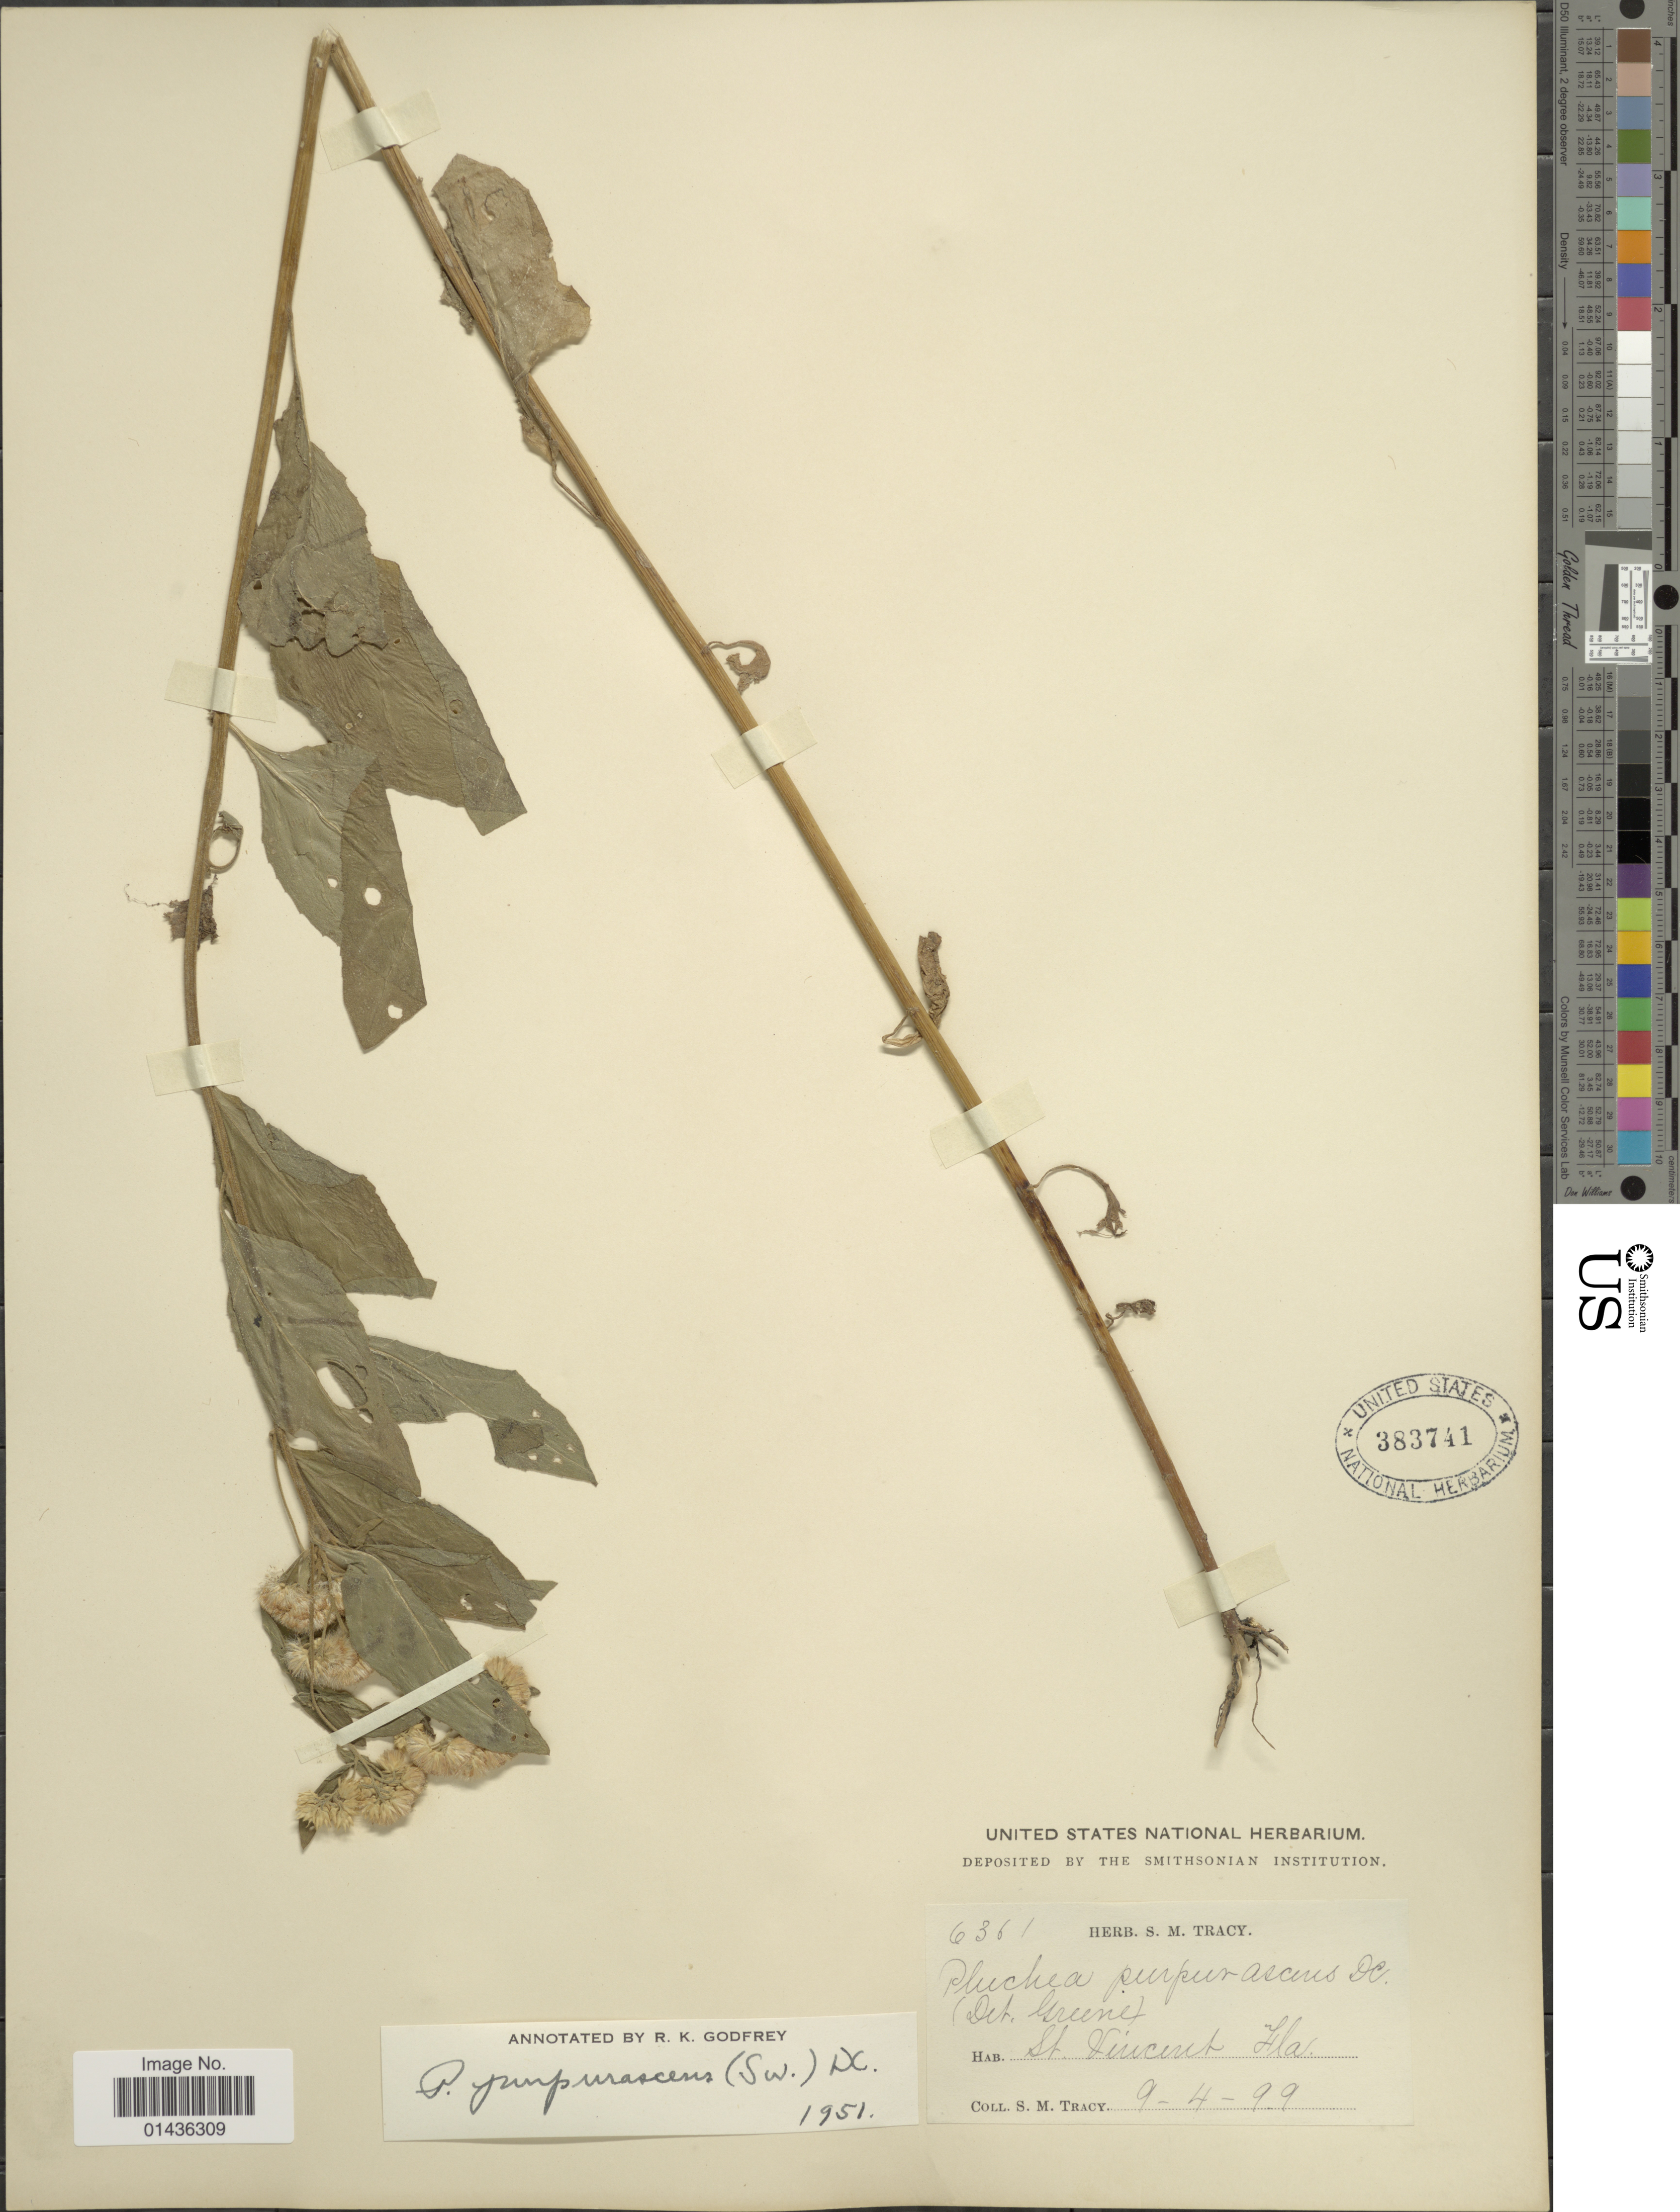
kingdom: Plantae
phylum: Tracheophyta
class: Magnoliopsida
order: Asterales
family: Asteraceae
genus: Pluchea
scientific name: Pluchea odorata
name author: (L.) Cass.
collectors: S. M. Tracy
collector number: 6361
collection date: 1899-09-04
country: United States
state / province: Florida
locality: St. Vincent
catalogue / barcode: US 383741